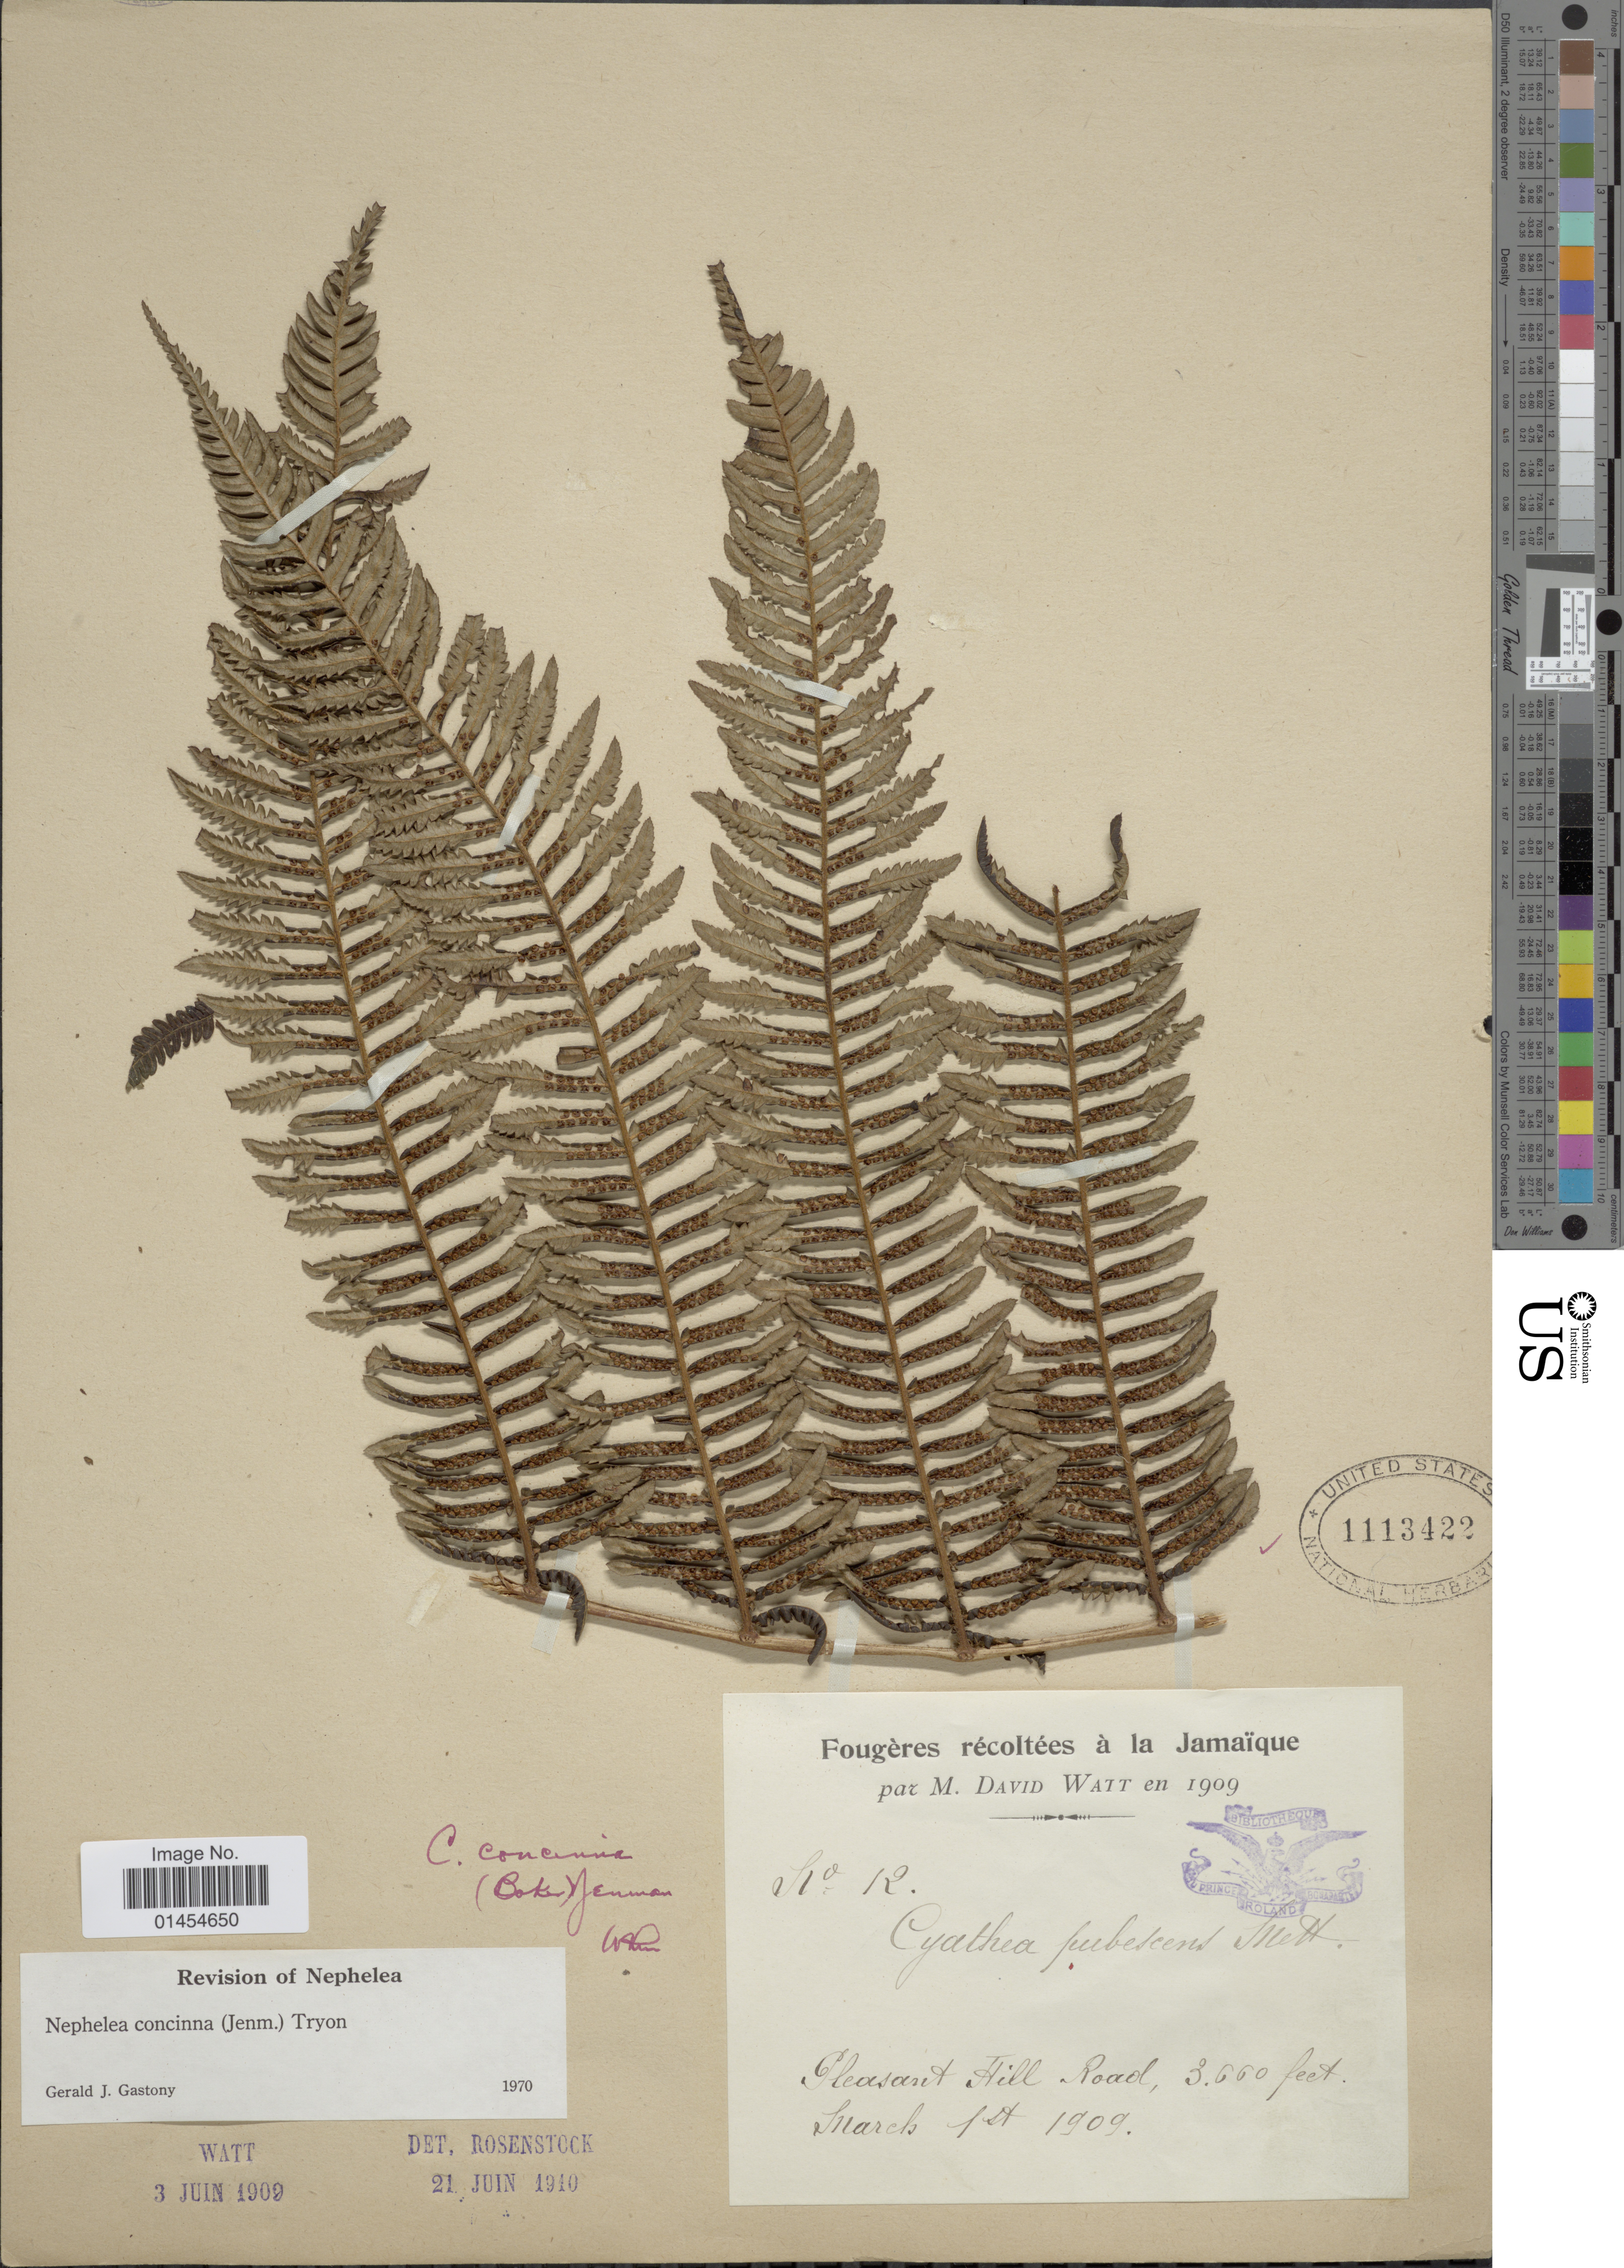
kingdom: Plantae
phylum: Tracheophyta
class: Polypodiopsida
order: Cyatheales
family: Cyatheaceae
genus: Alsophila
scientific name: Alsophila concinna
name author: Baker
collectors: M. Watt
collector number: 12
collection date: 1909-03-01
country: Jamaica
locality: Pleasant Hill Road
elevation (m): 1116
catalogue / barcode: US 1113422